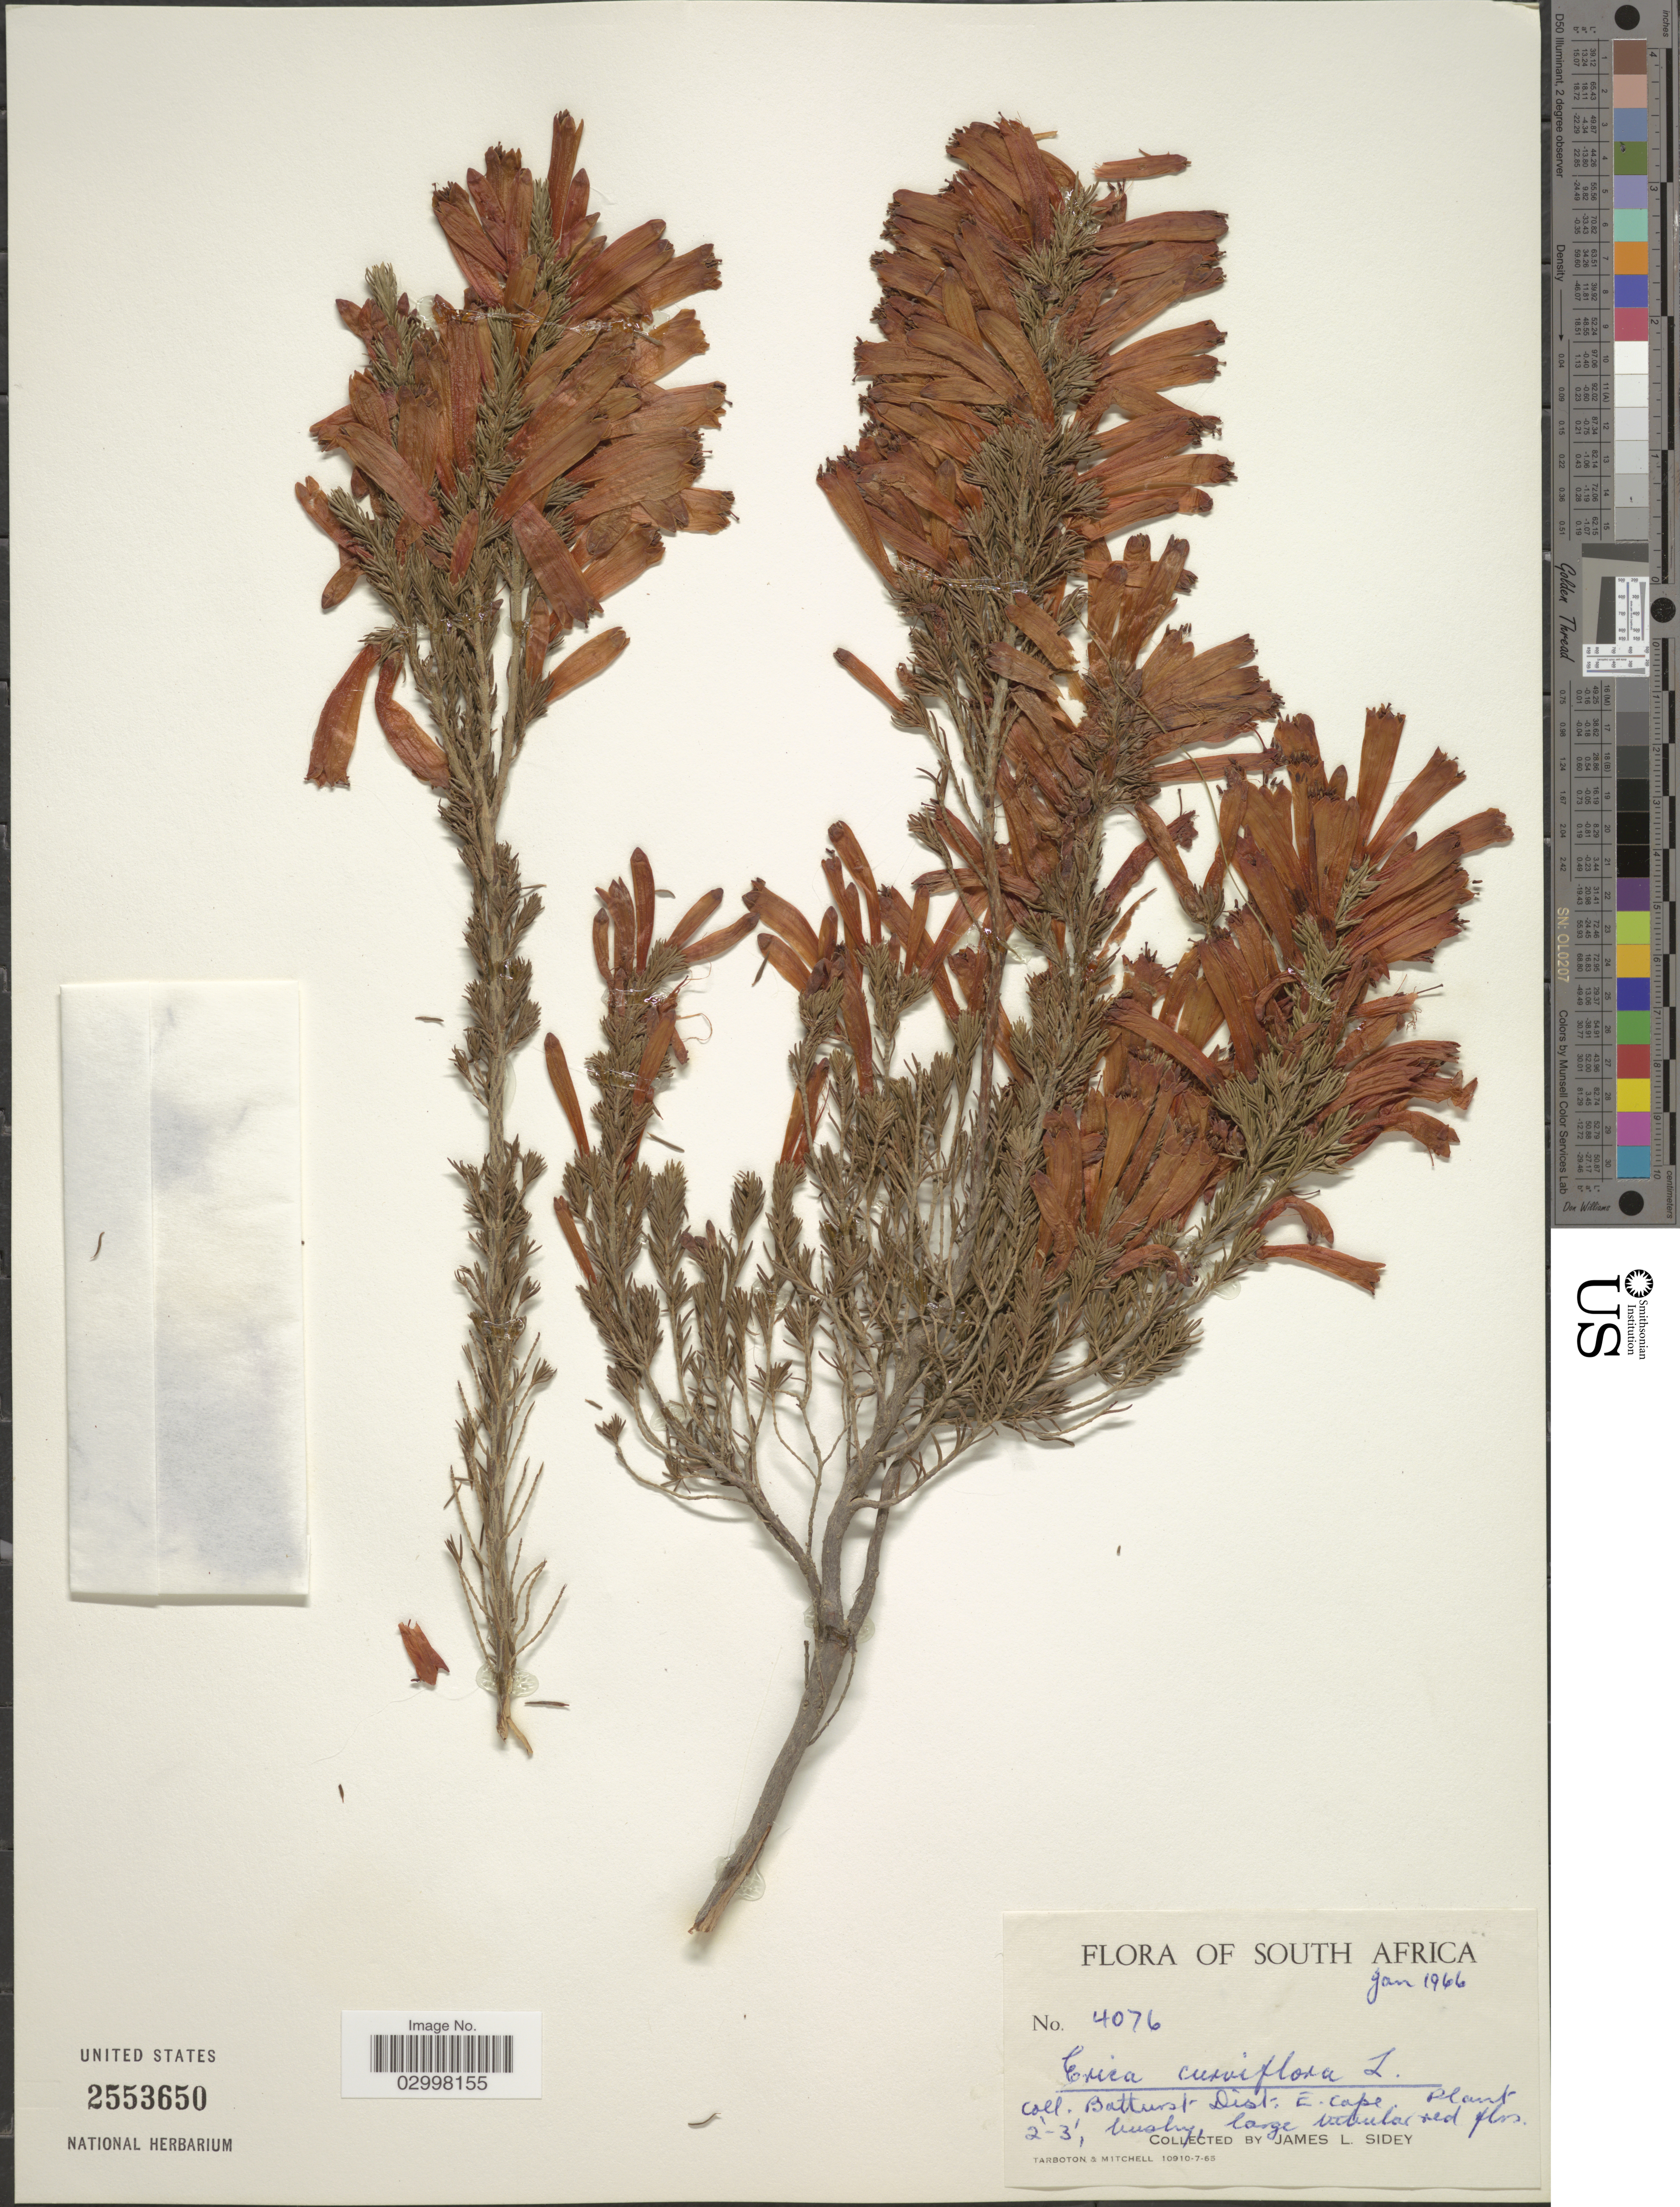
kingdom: Plantae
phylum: Tracheophyta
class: Magnoliopsida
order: Ericales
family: Ericaceae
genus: Erica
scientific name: Erica curviflora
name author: L.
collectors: J. L. Sidey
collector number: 4076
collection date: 1966-01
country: South Africa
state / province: Eastern Cape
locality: Bathurst Dist. E. Cape.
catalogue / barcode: US 2553650